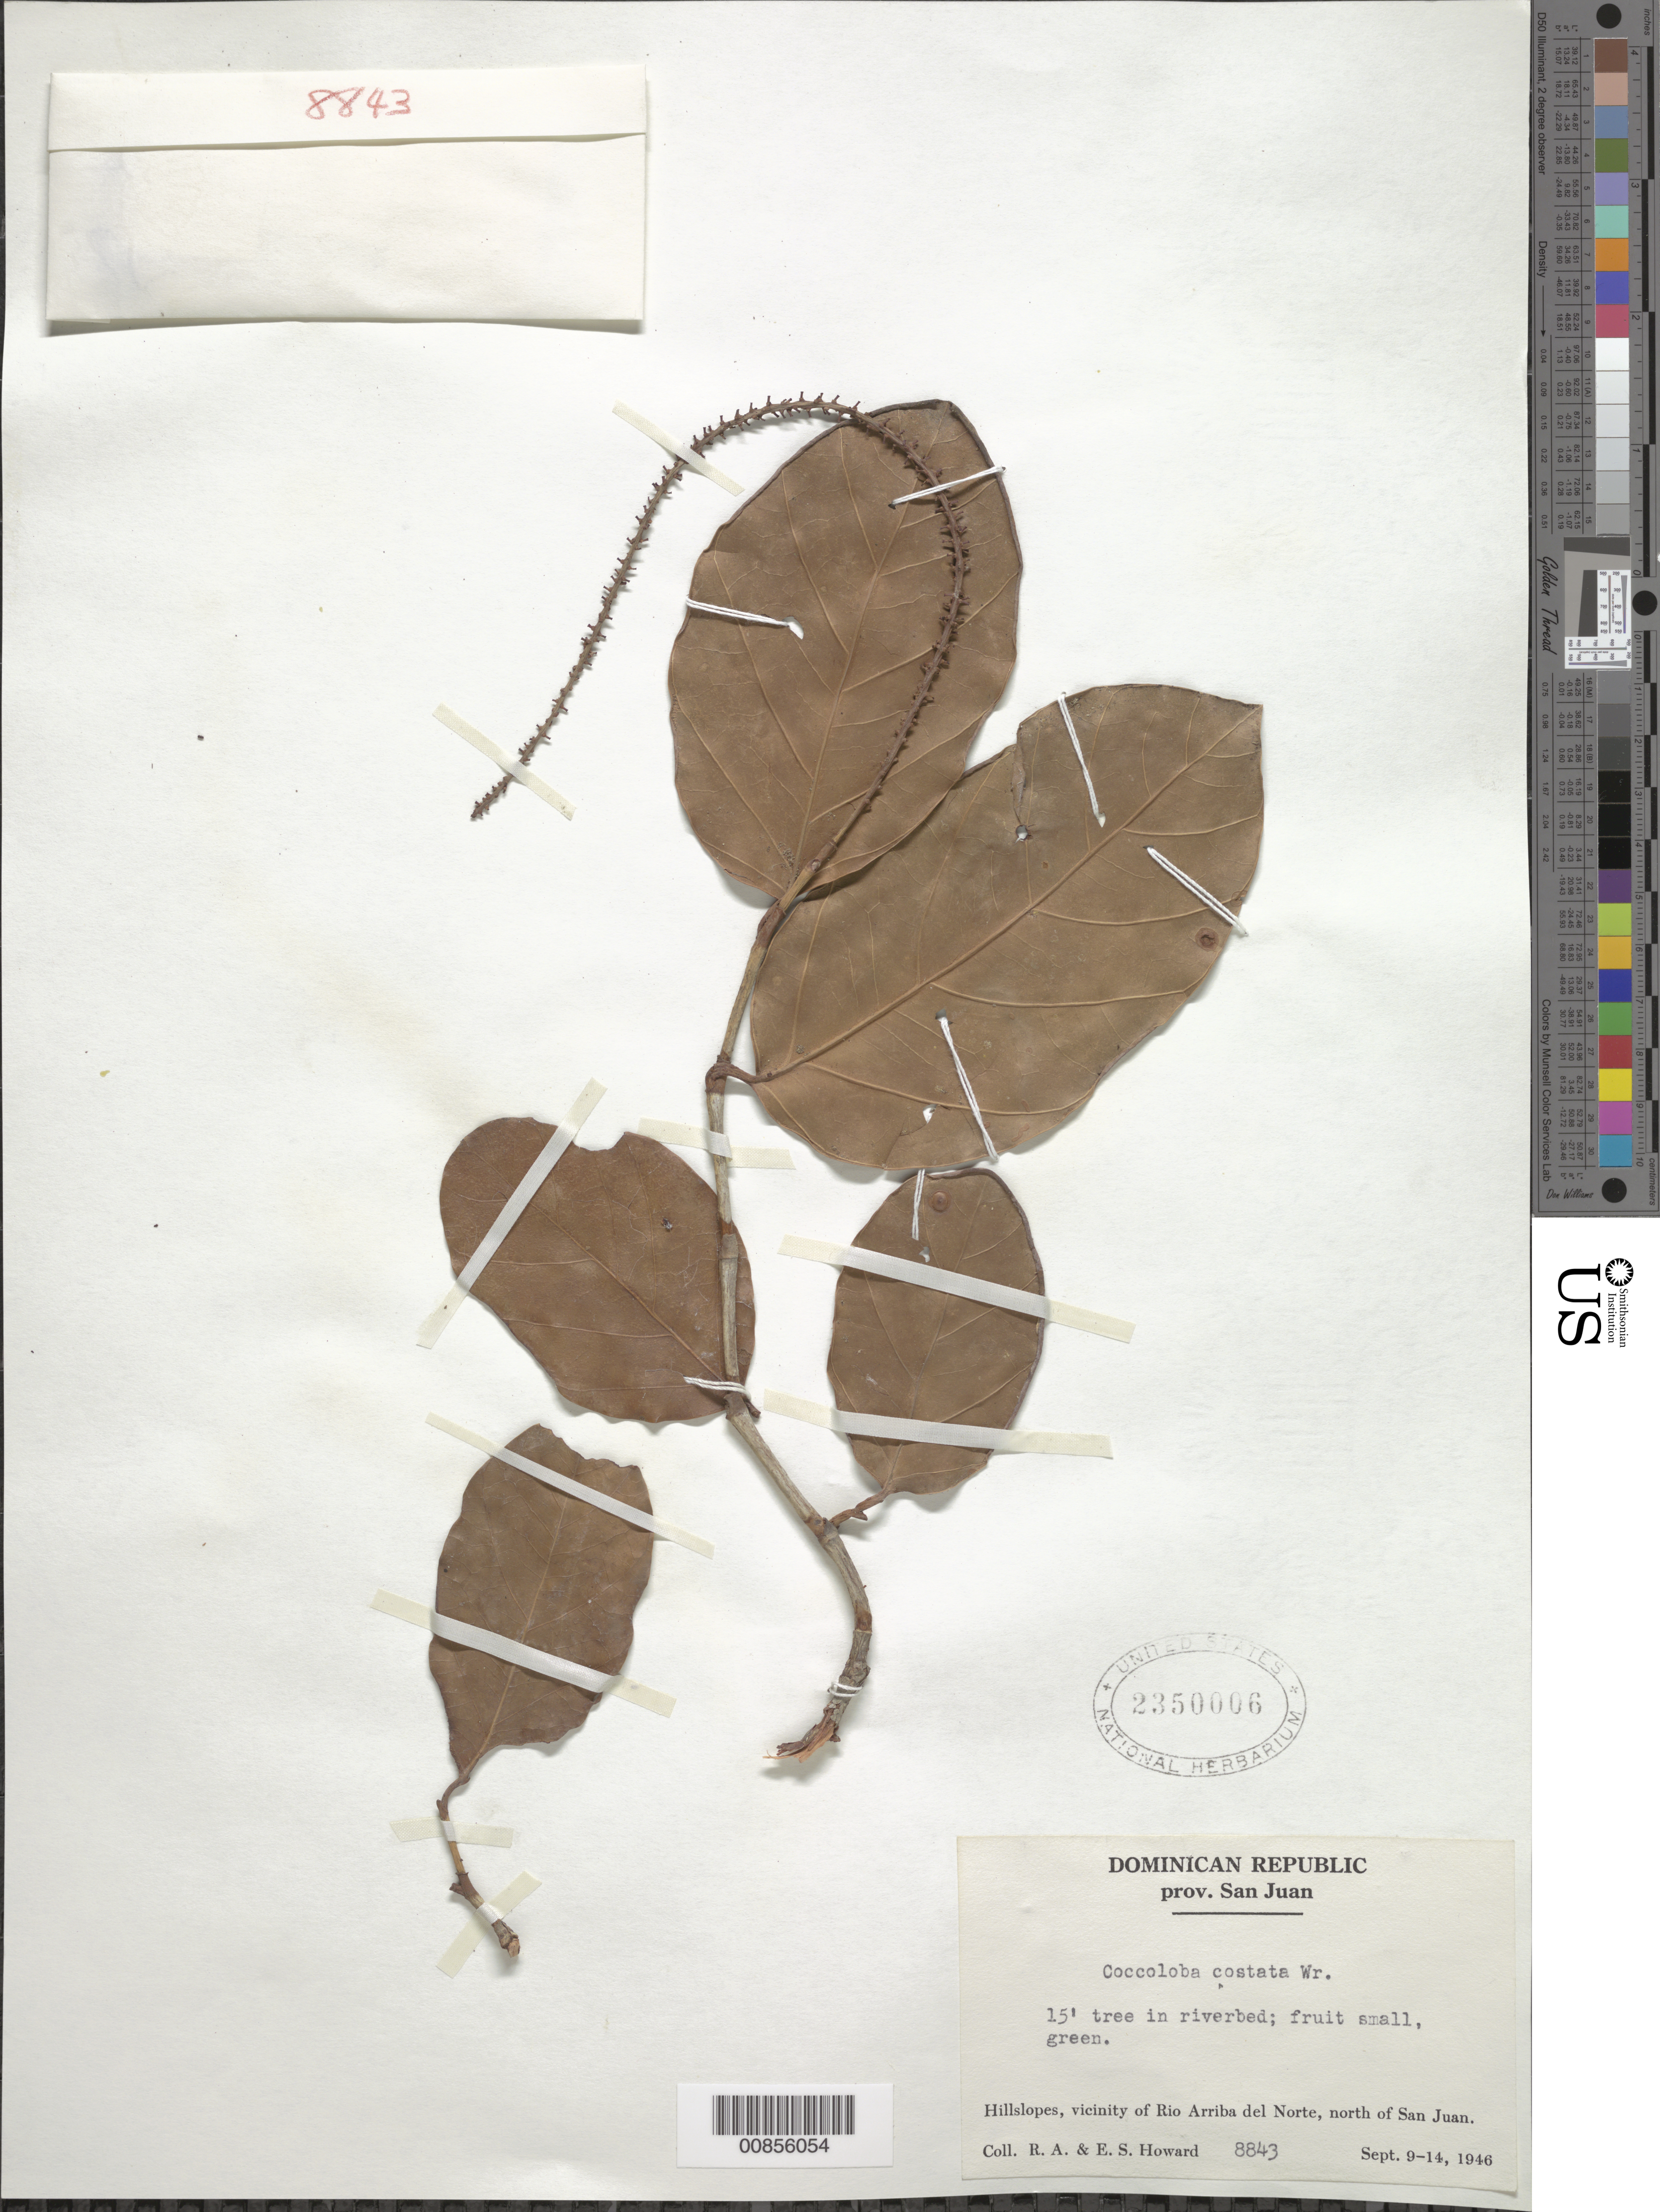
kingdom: Plantae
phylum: Tracheophyta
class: Magnoliopsida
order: Caryophyllales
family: Polygonaceae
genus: Coccoloba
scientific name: Coccoloba costata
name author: C. Wright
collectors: R. A. Howard & E. S. Howard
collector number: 8843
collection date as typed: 09 Sep 1946 to 14 Sep 1946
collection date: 1946-09-09/1946-09-14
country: Dominican Republic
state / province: San Juan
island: Hispaniola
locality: Hillslopes, vicinity of Río Arriba del Norte, north of San Juan.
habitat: In riverbed.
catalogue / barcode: US 2350006